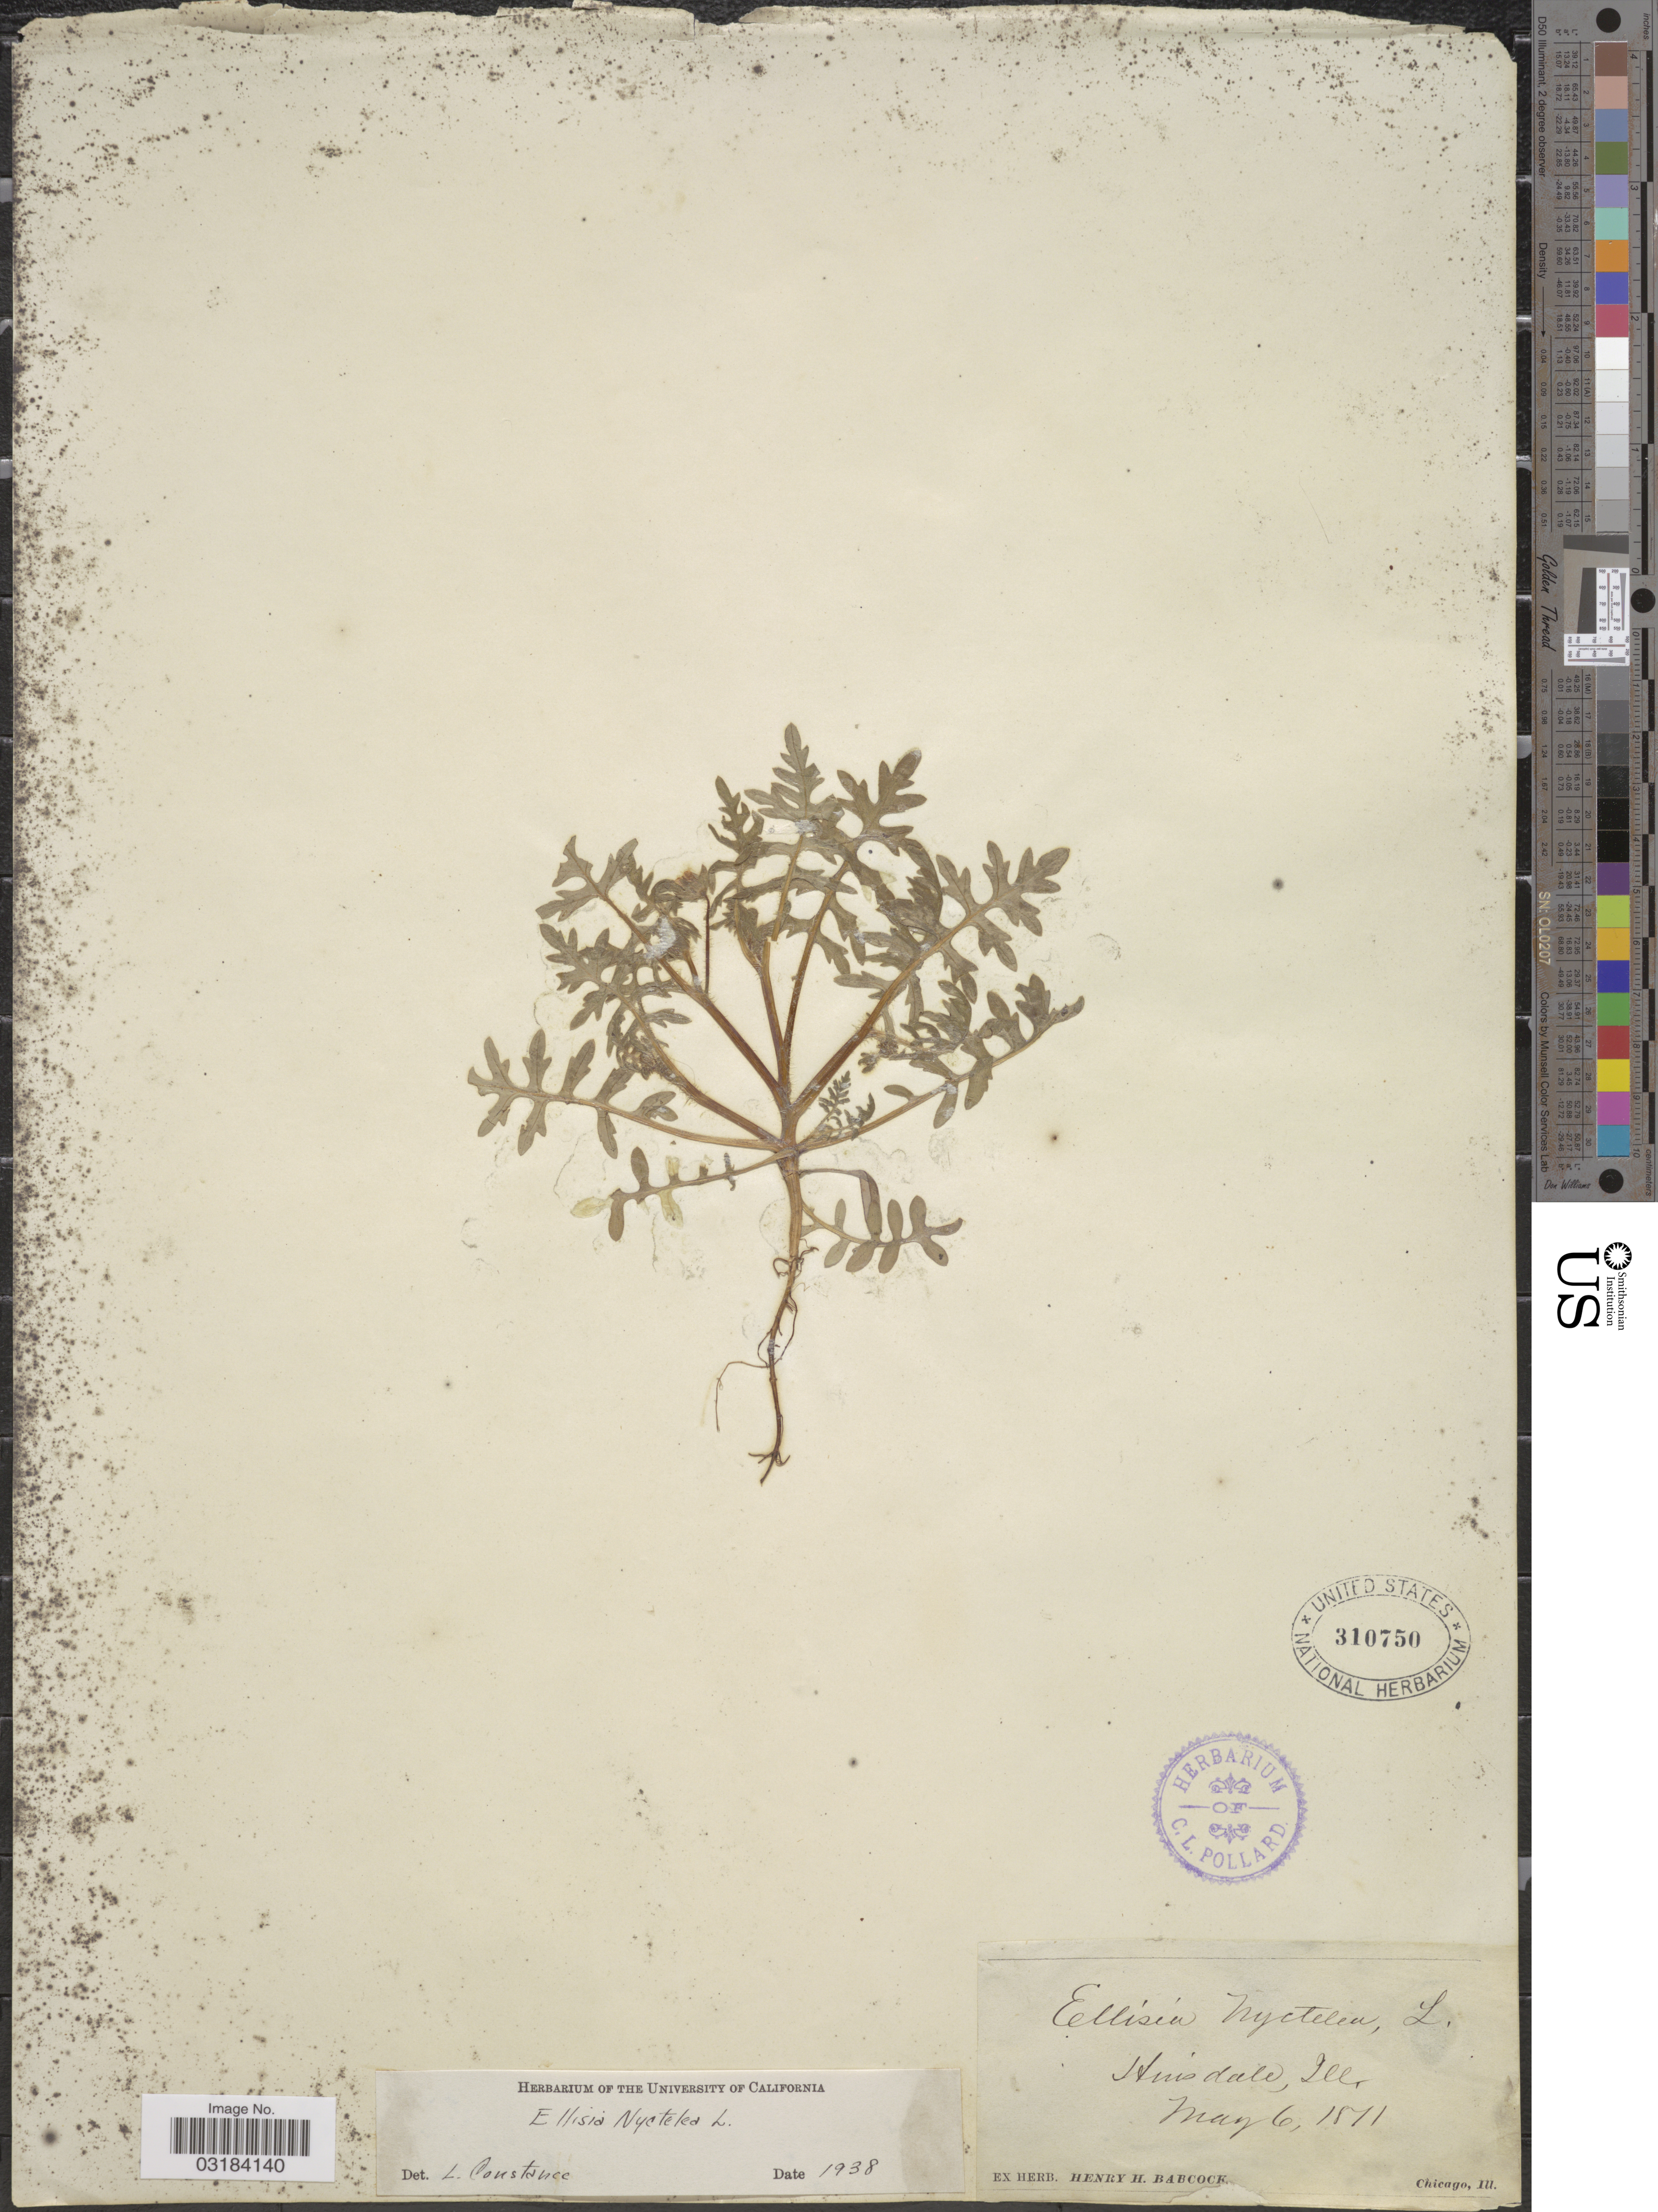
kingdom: Plantae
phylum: Tracheophyta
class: Magnoliopsida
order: Boraginales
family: Hydrophyllaceae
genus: Ellisia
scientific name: Ellisia nyctelea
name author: L.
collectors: ex herb. Henry Homes Babcock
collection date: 1871-05-06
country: United States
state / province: Illinois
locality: Hinsdale.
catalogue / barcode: US 310750